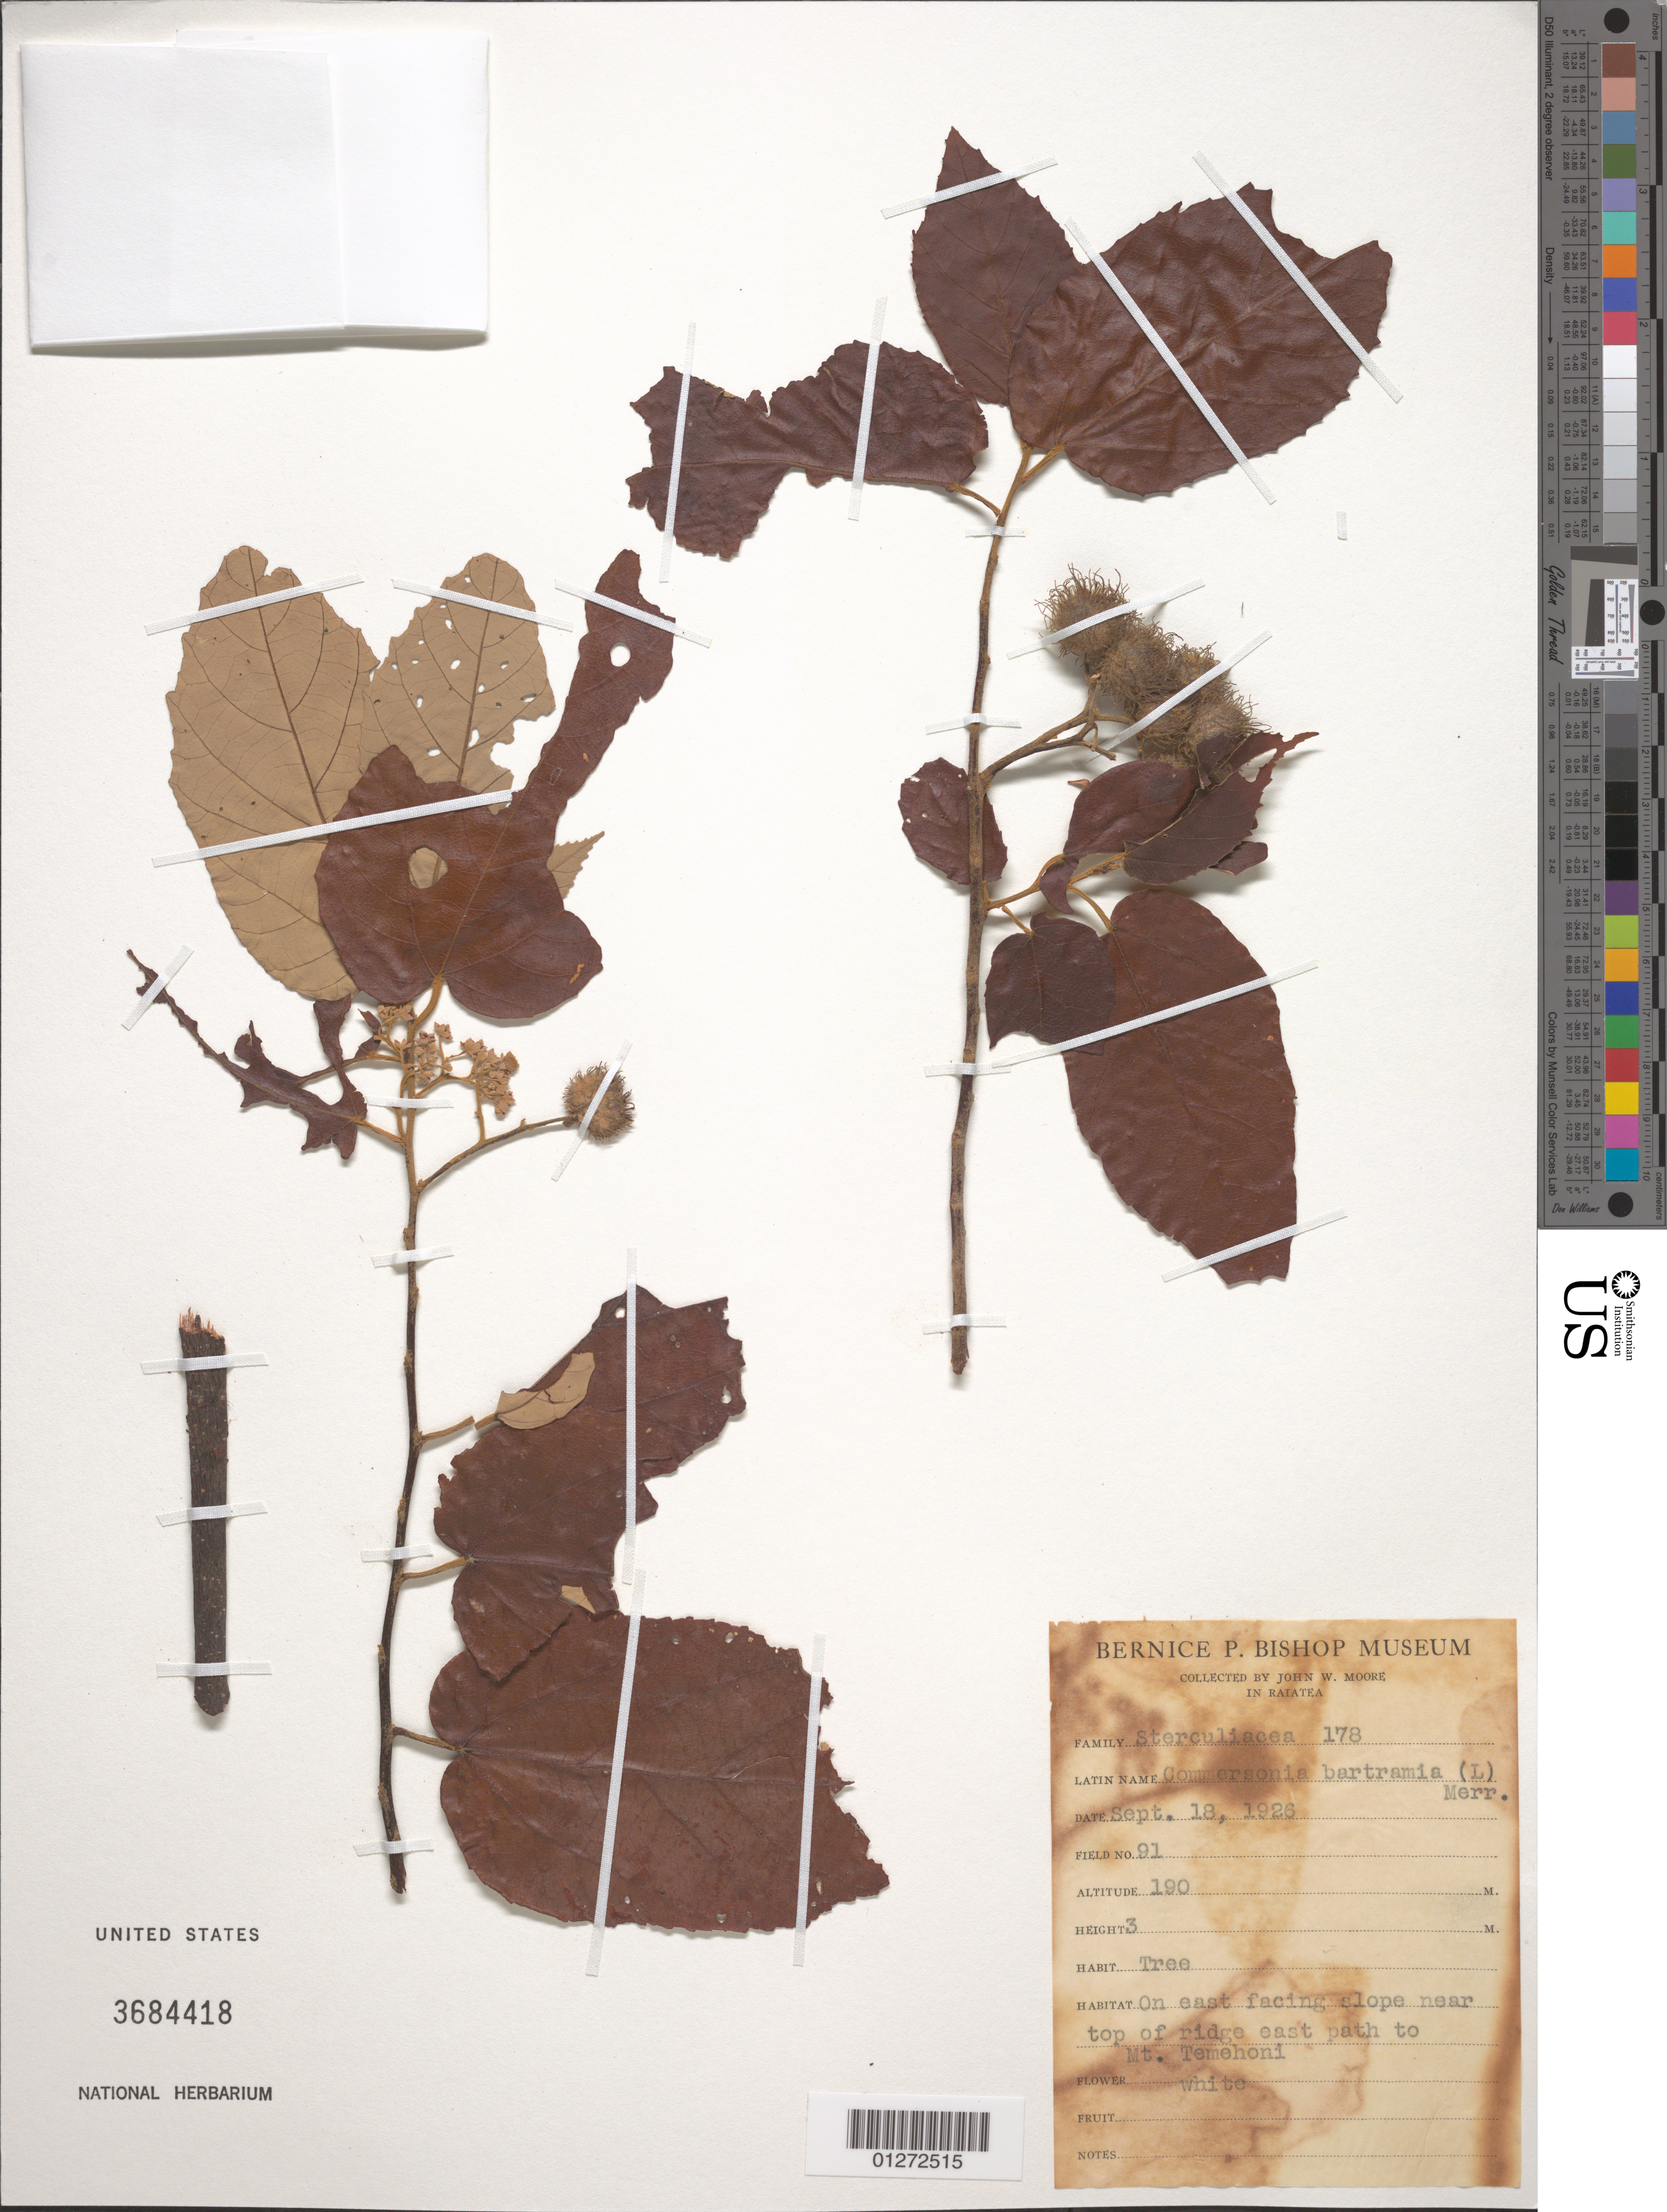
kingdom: Plantae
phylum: Tracheophyta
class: Magnoliopsida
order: Malvales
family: Malvaceae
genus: Commersonia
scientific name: Commersonia bartramia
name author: (L.) Merr.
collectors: J. W. Moore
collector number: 91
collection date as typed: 18 Sep 1926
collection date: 1926-09-18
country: French Polynesia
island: Raiatea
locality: Near top of ridge east path to Mt. Temehani, east facing slope.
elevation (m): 190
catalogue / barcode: US 3684418